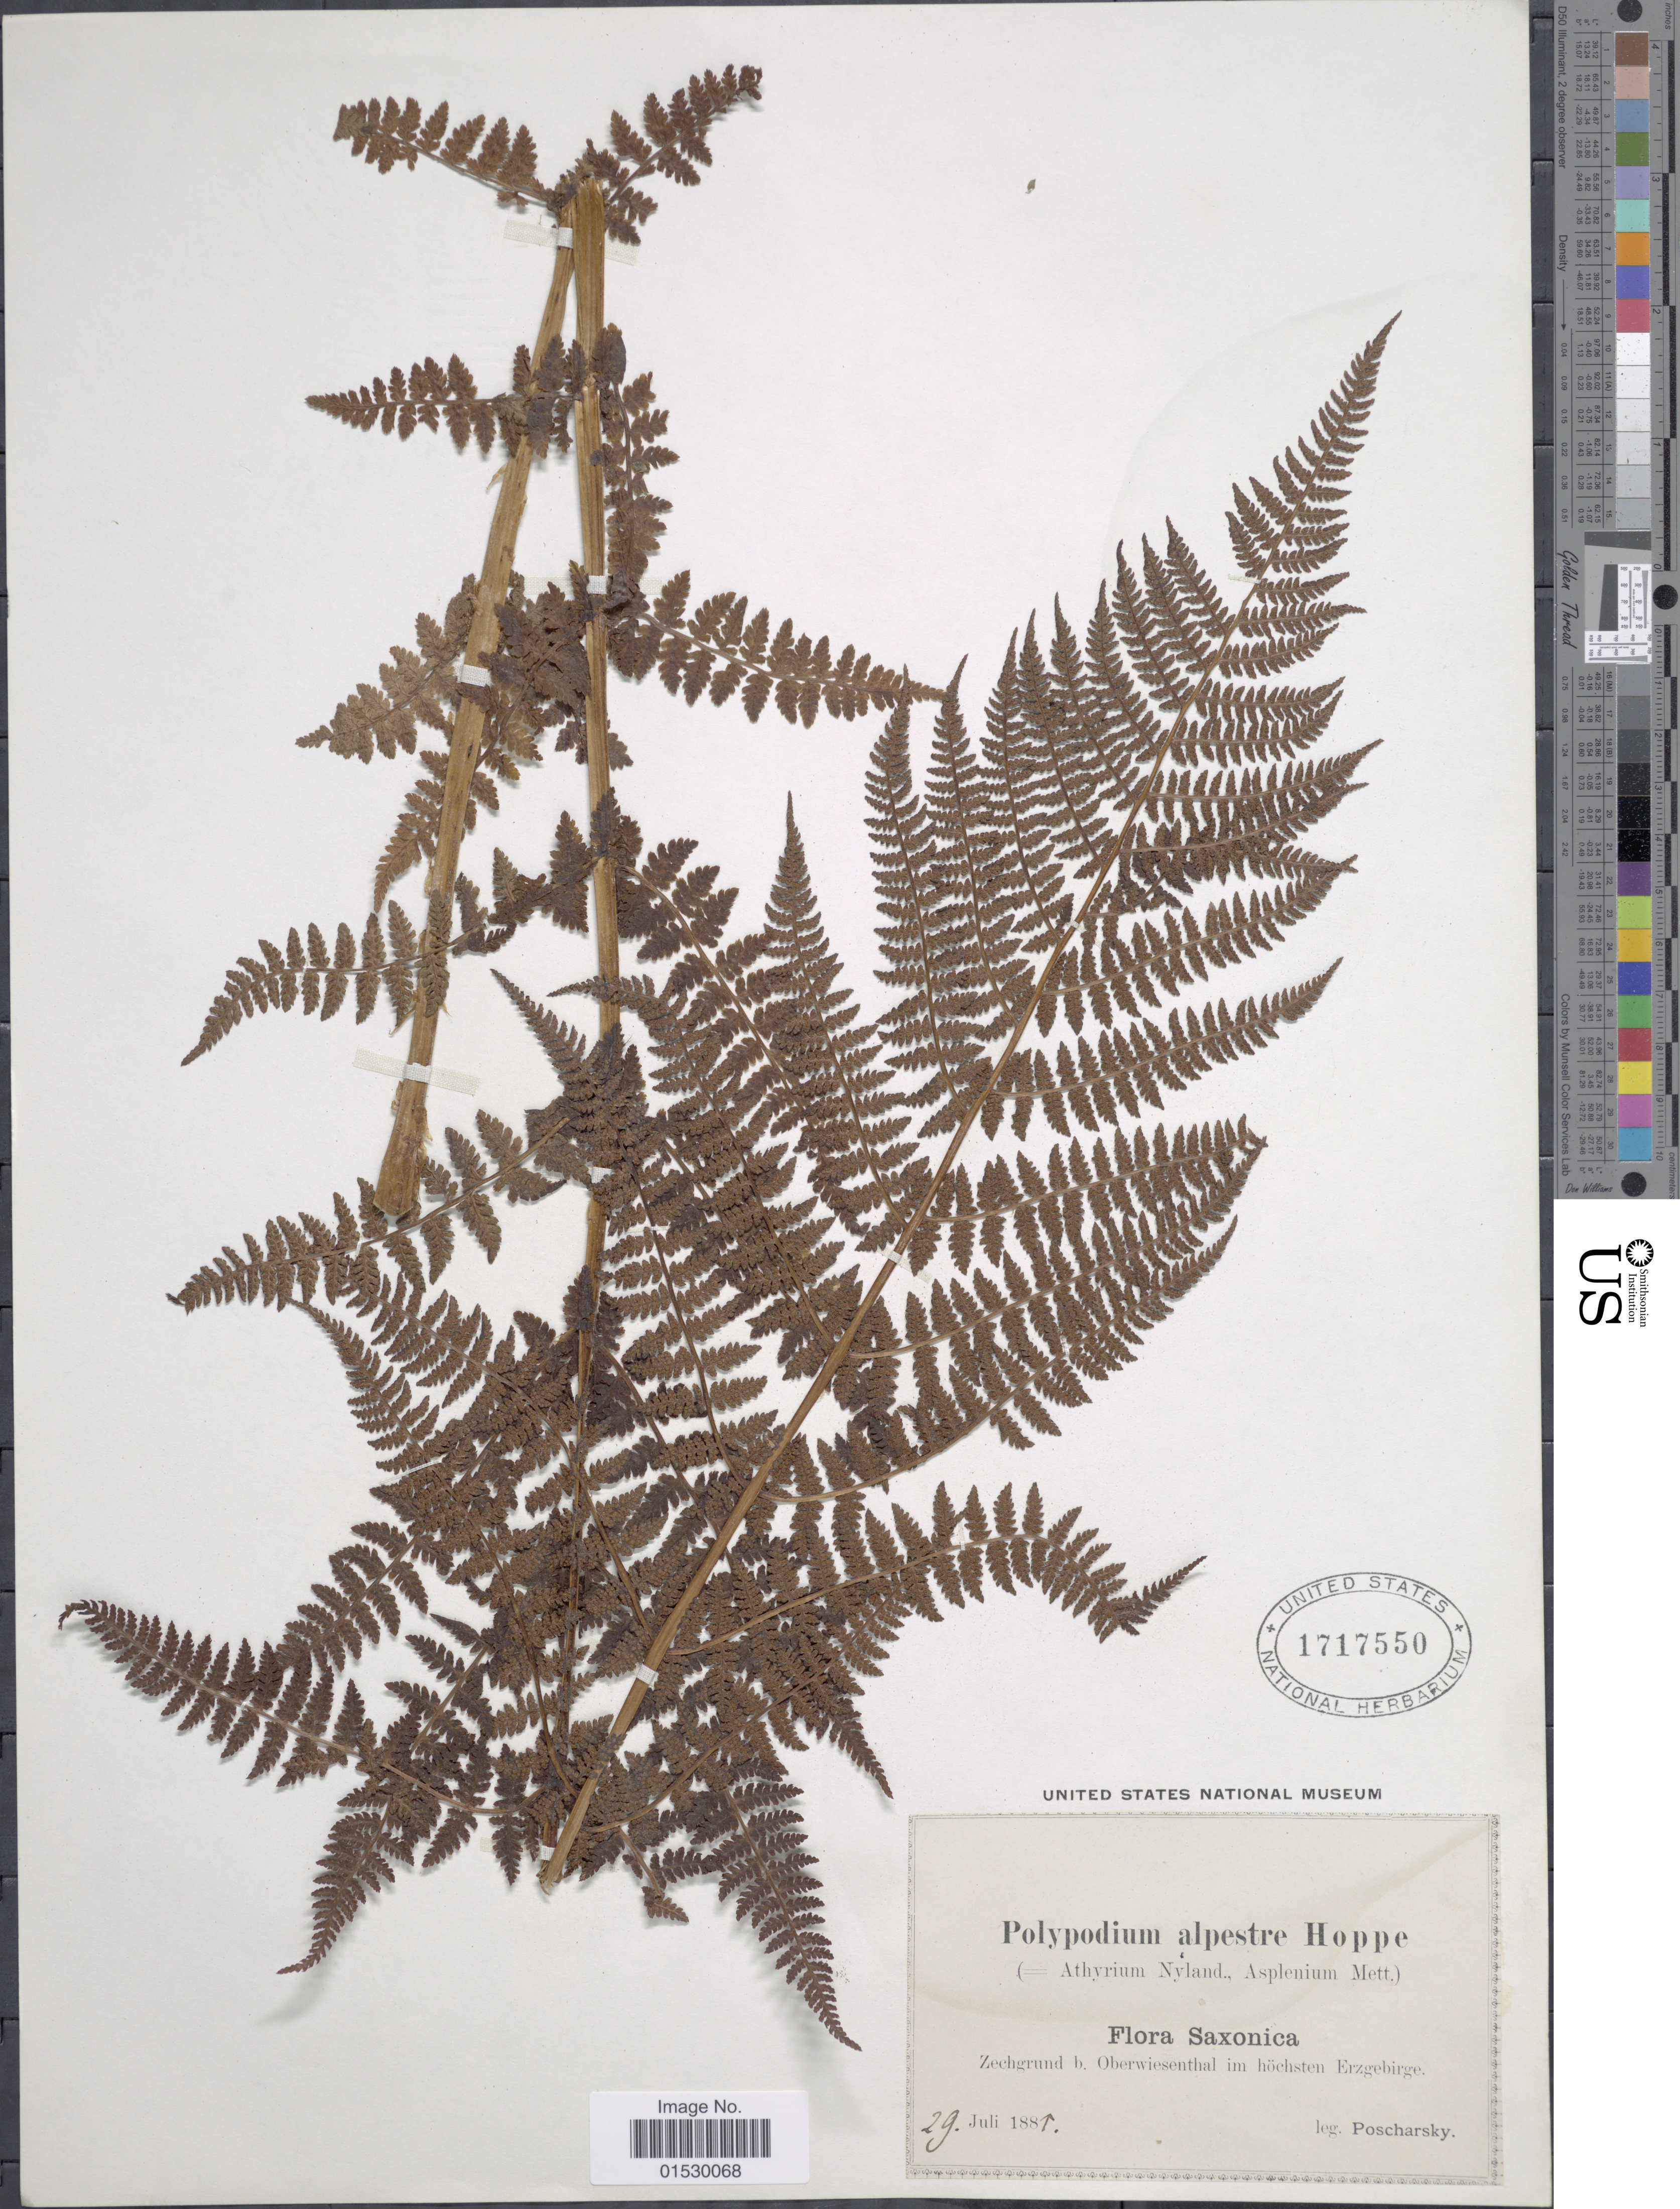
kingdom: Plantae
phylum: Tracheophyta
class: Polypodiopsida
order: Polypodiales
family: Athyriaceae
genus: Athyrium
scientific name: Athyrium alpestre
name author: (Hoppe) Rylands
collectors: Poscharsky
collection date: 1881-07-29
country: Germany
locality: Flora Saxonica, Zechgrund b. Oberwiesnethal im hochsten Erzgebirge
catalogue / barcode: US 1717550